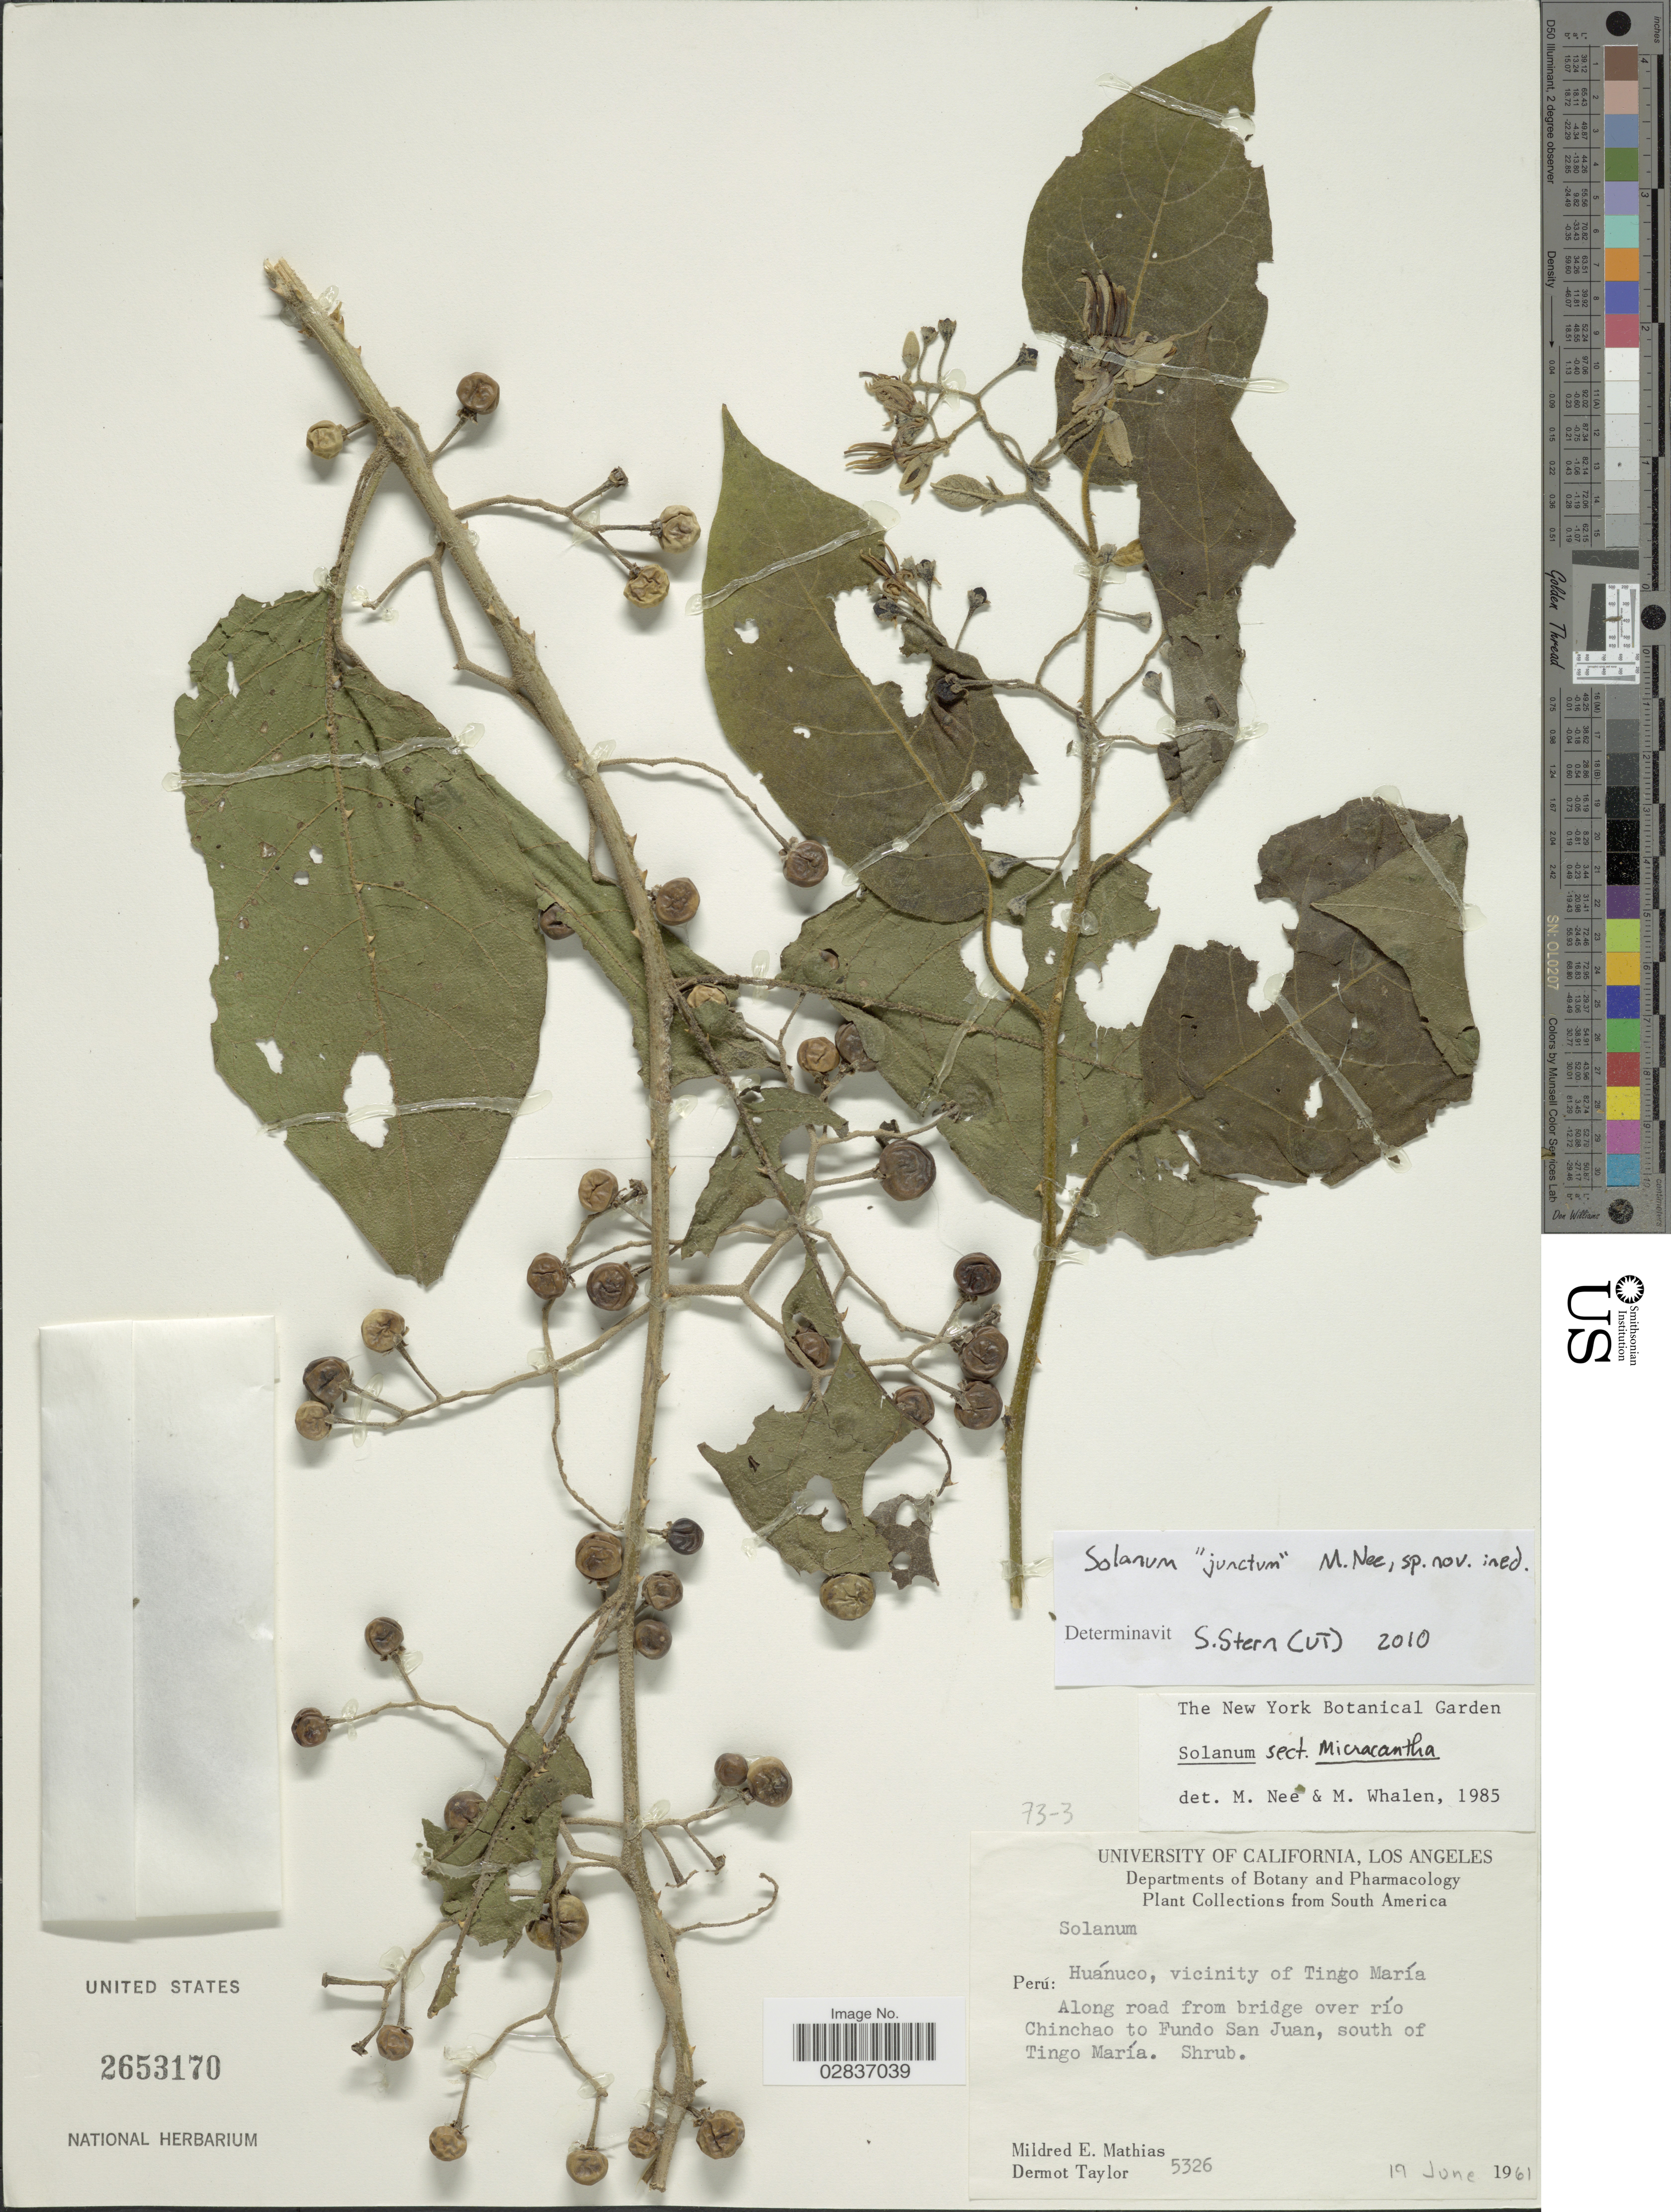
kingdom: Plantae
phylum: Tracheophyta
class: Magnoliopsida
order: Solanales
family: Solanaceae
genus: Solanum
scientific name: Solanum junctum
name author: S.R. Stern & M. Nee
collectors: M. E. Mathias & D. Taylor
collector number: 5326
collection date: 1961-06-19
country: Peru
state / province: Huánuco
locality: Vicinity of Tingo María, Along road from bridge over río Chinchao to Fundo San Juan, south of Tingo María.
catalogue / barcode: US 2653170